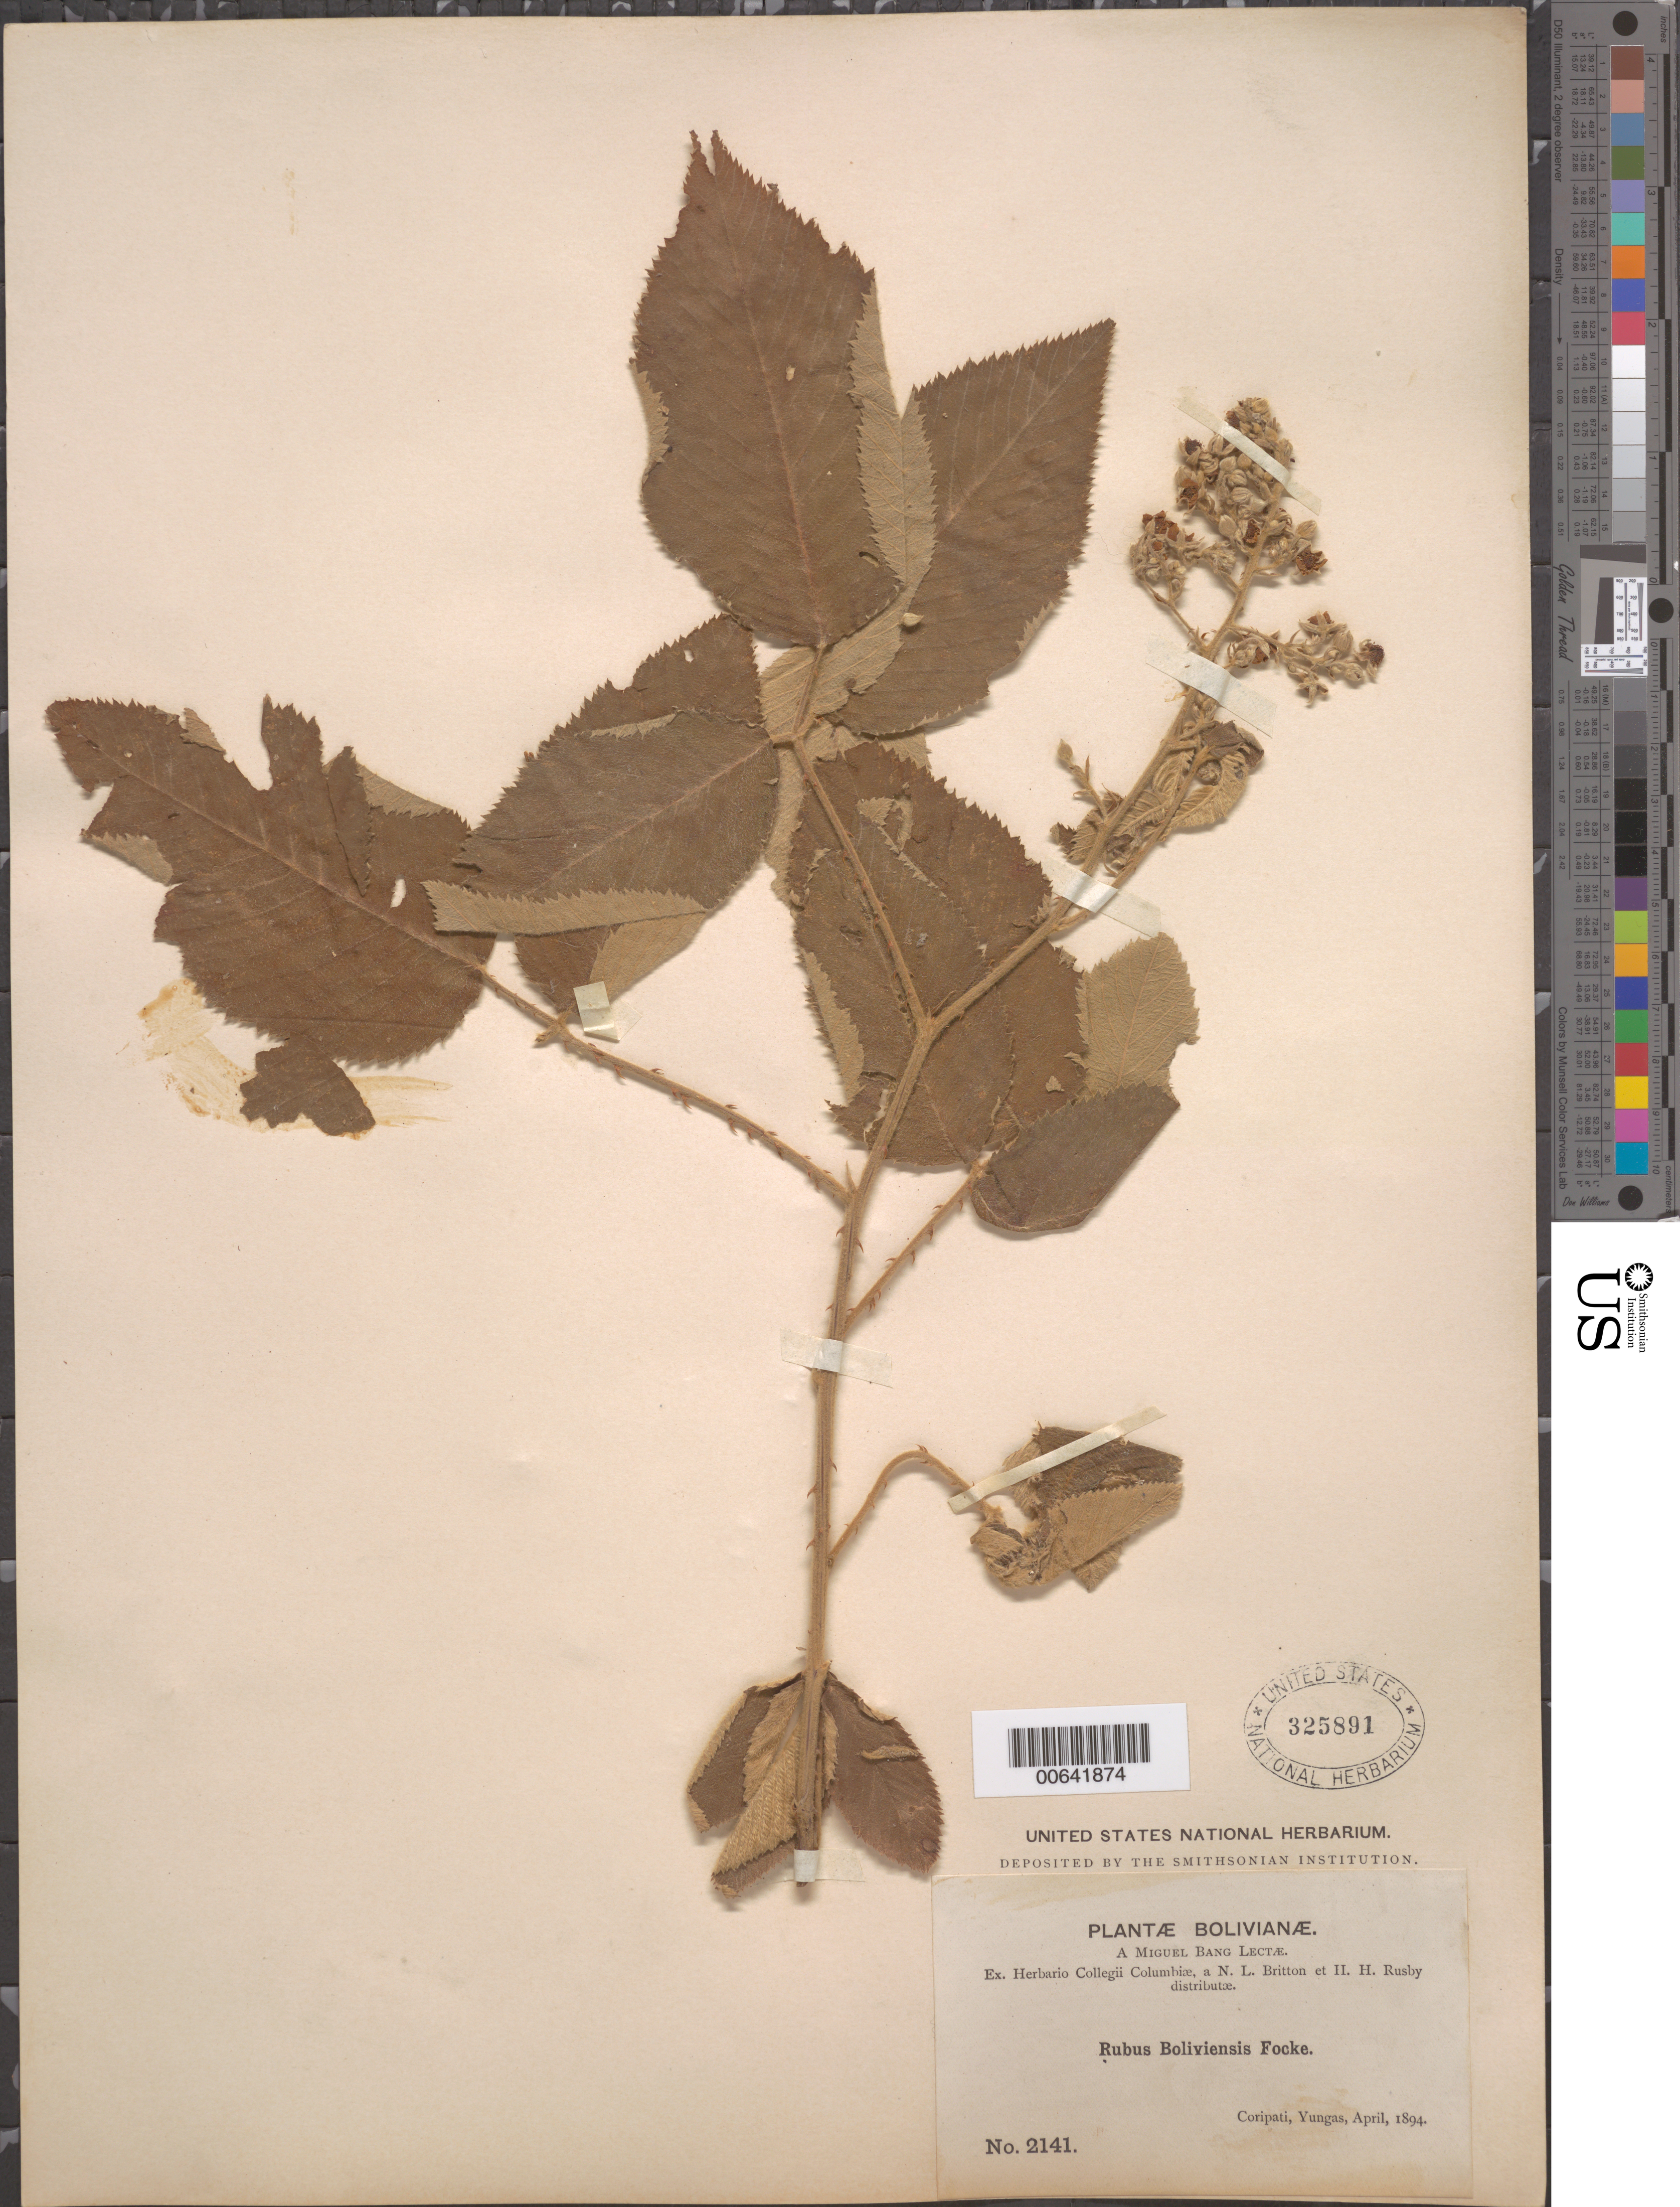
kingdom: Plantae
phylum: Tracheophyta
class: Magnoliopsida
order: Rosales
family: Rosaceae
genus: Rubus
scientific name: Rubus boliviensis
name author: Focke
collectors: M. Bang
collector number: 2141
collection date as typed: Apr 1894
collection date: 1894-04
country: Bolivia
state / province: La Paz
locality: Coripata, Yungas.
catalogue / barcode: US 325891